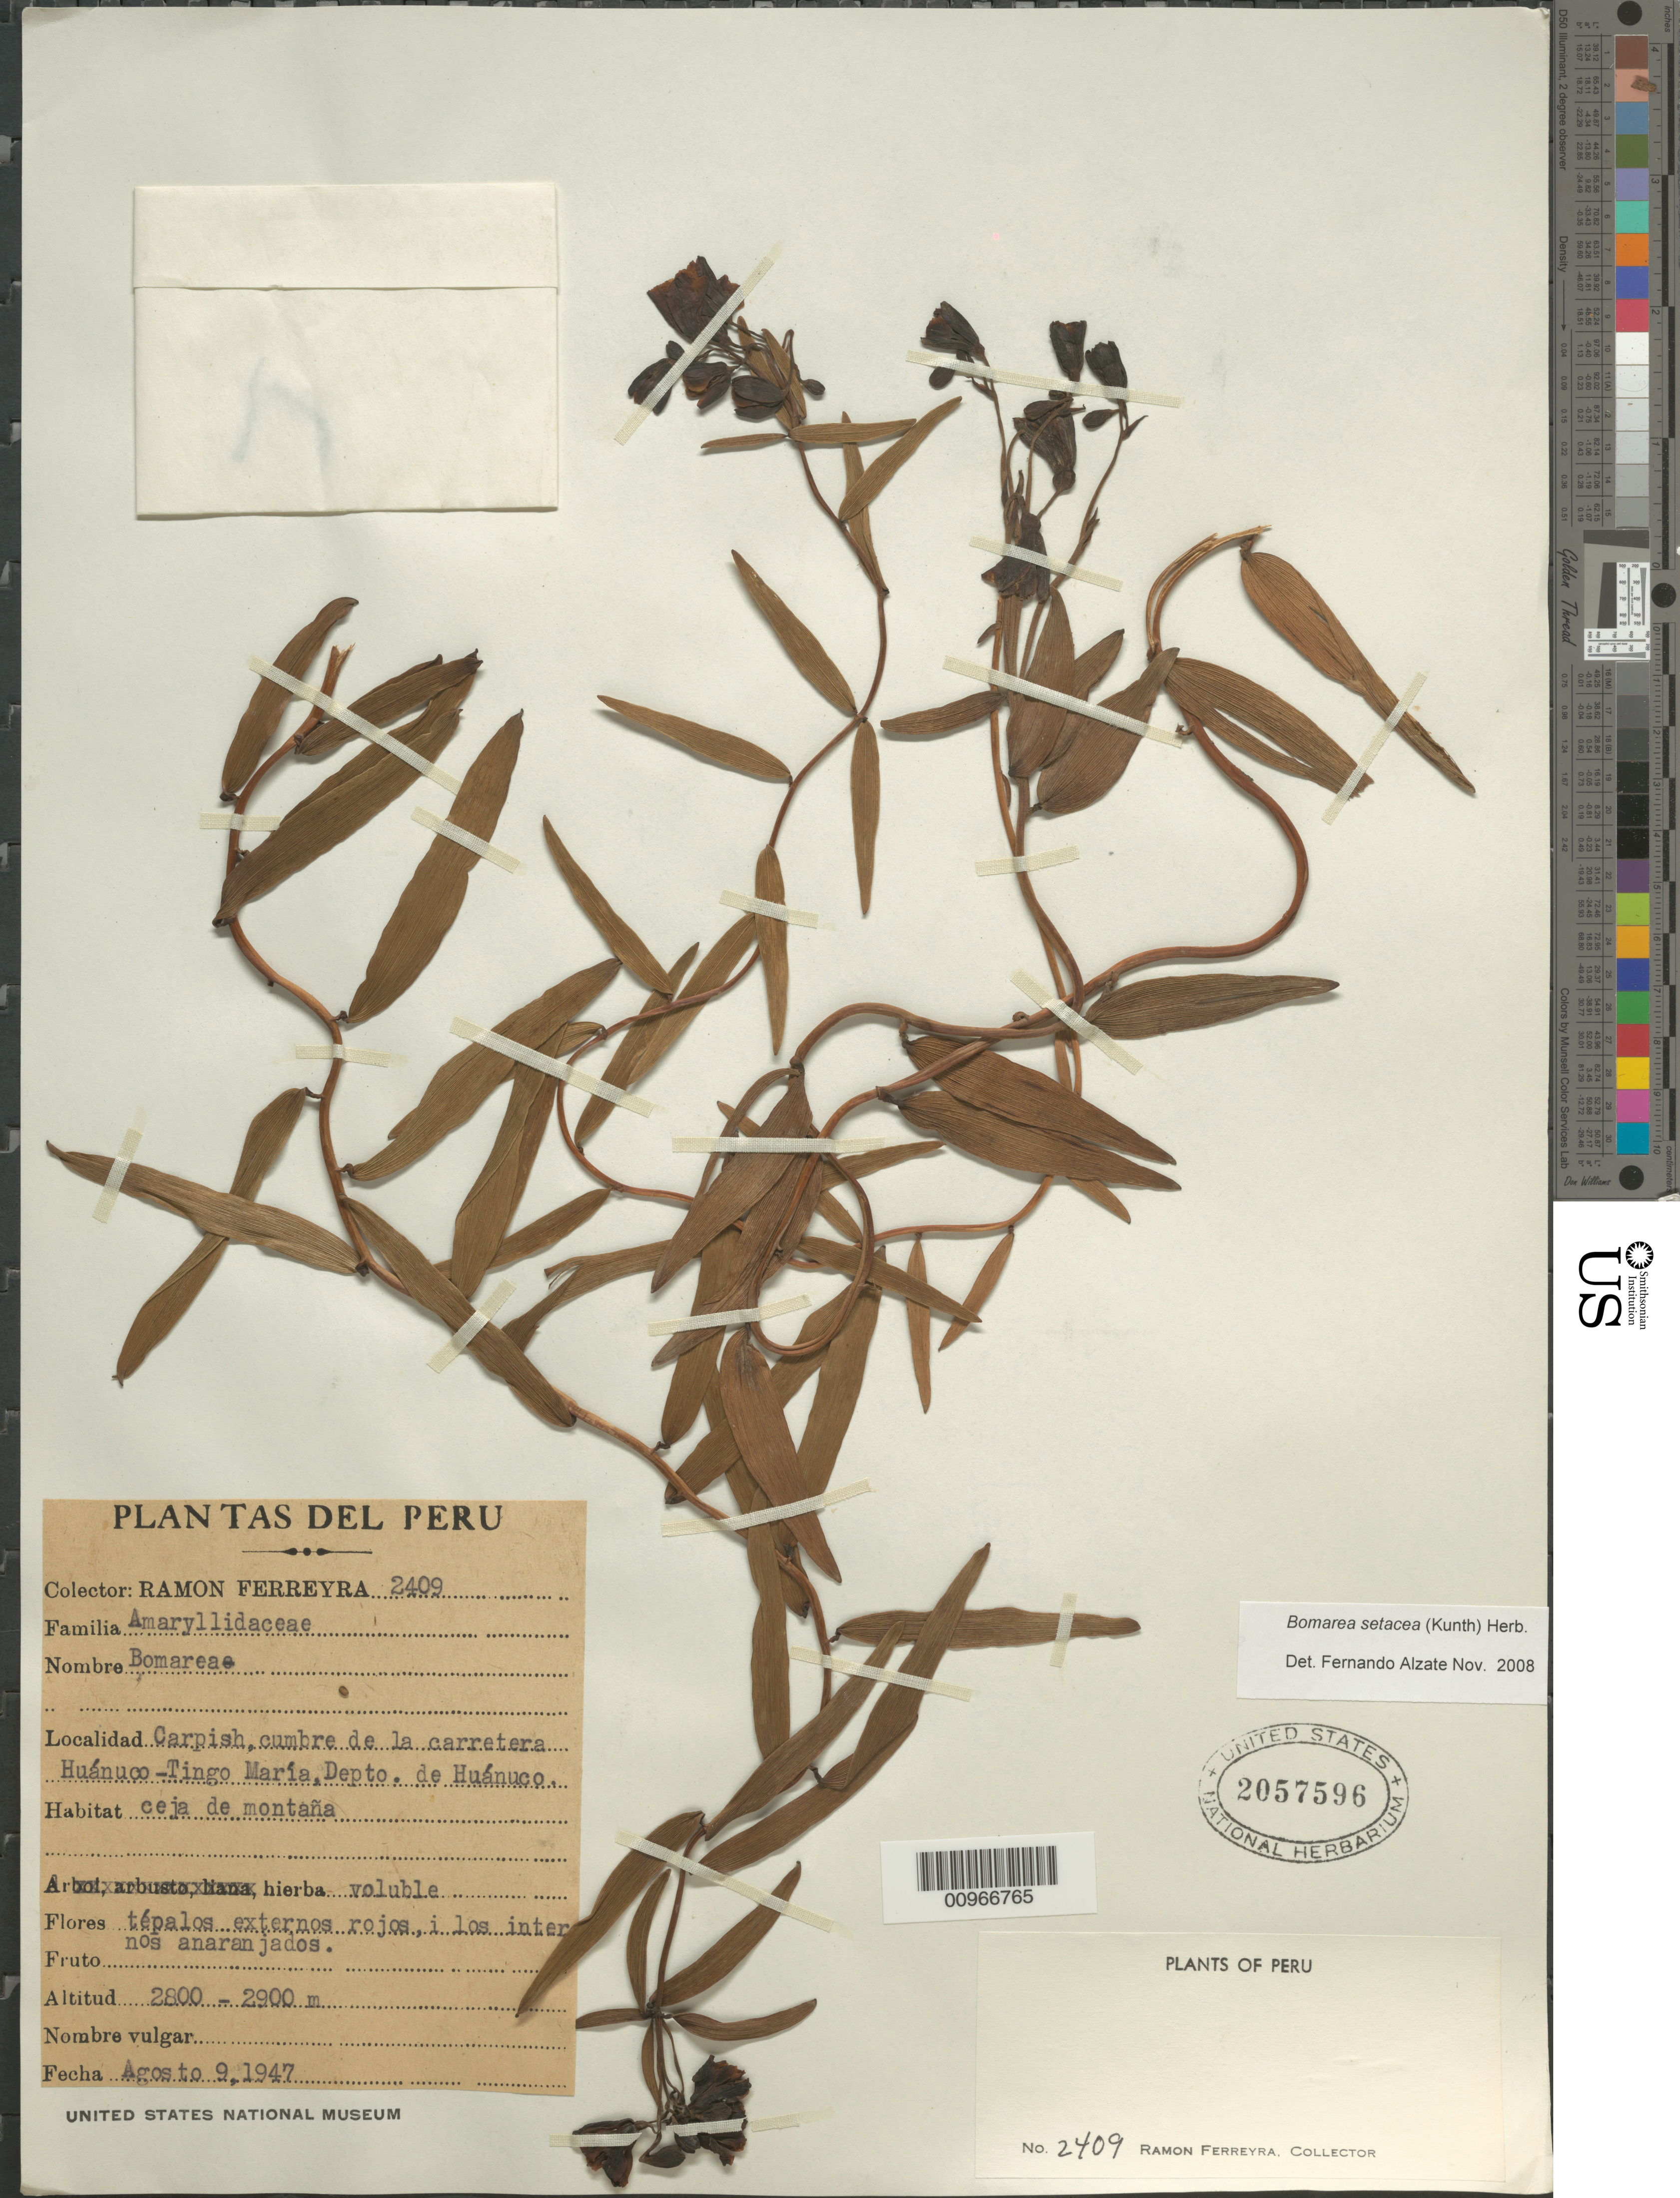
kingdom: Plantae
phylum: Tracheophyta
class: Liliopsida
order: Liliales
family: Alstroemeriaceae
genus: Bomarea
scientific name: Bomarea setacea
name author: (Ruiz & Pav.) Herb.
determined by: Alzate Guarin, Fernando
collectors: R. A. Ferreyra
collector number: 2409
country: Peru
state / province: Huánuco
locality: Carpish, between Huanuco and Tingo Maria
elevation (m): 2800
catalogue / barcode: US 2057596